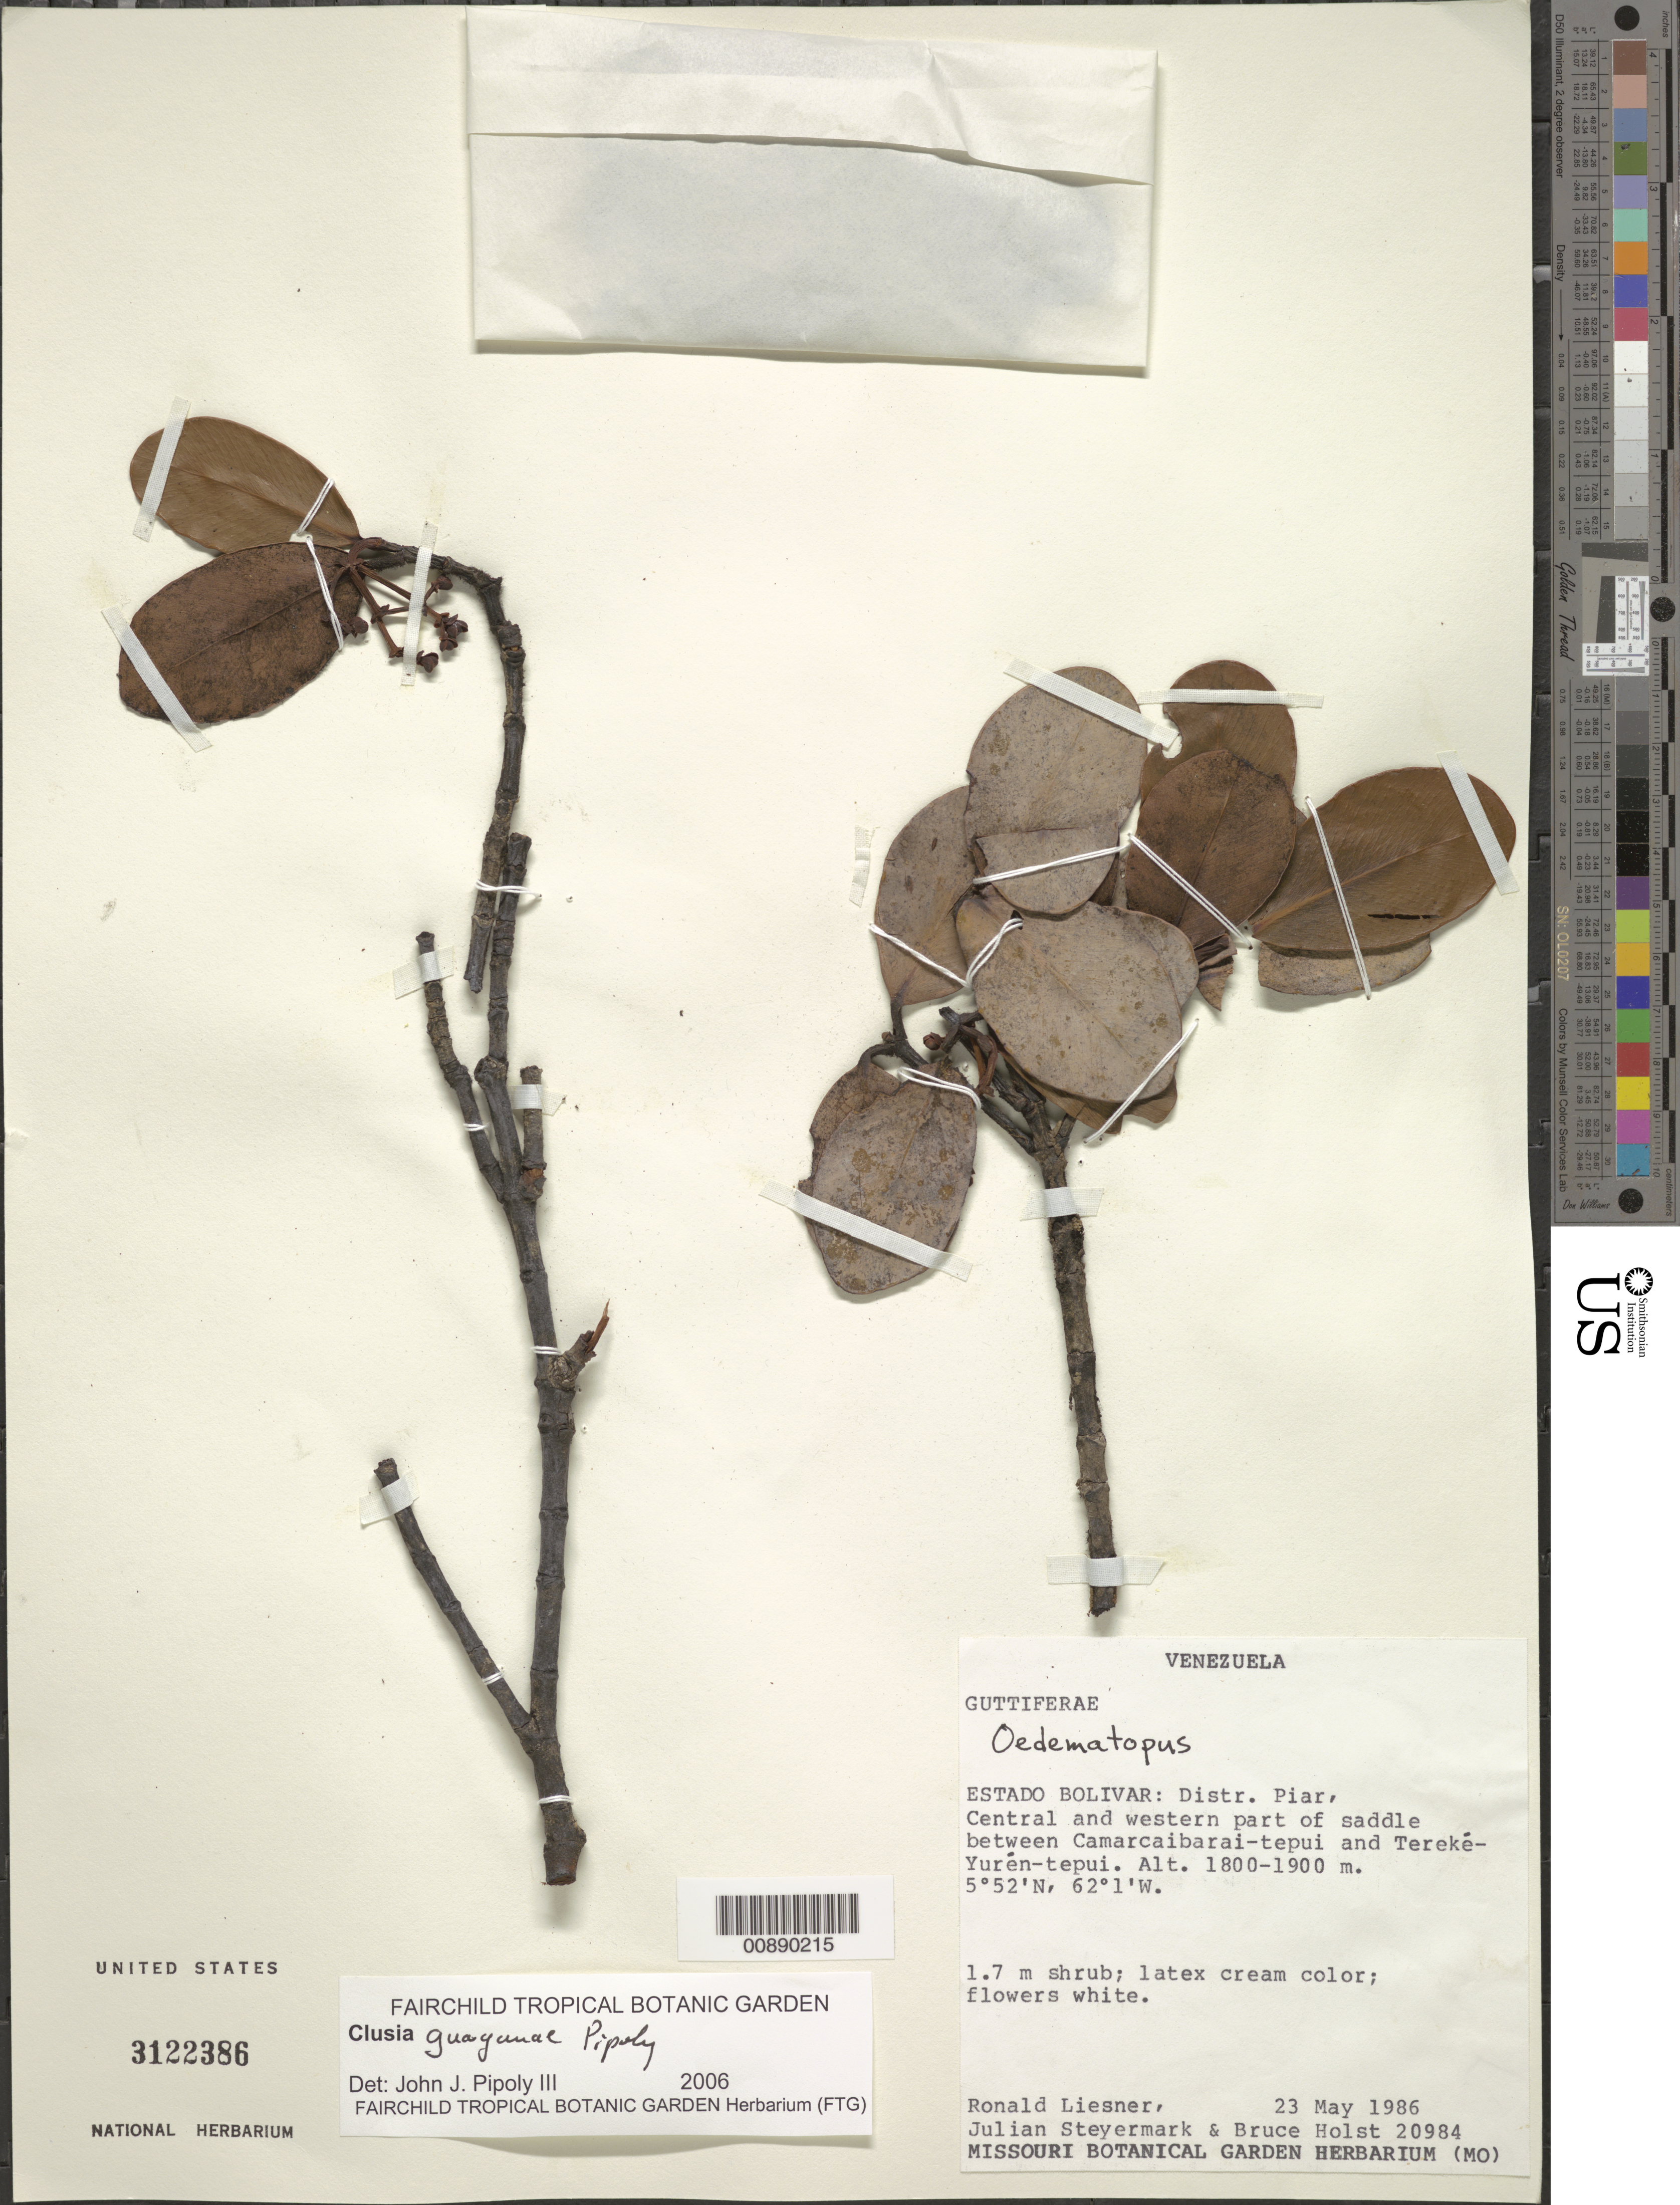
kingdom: Plantae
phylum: Tracheophyta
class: Magnoliopsida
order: Malpighiales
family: Clusiaceae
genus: Clusia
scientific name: Clusia guayanae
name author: Pipoly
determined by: Pipoly, J. J., III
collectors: R. L. Liesner, J. Steyermark & B. Holst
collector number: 20984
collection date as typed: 23-May-86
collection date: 1986-05-23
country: Venezuela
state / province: Bolívar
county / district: Piar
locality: Camarcaibarai-tepuí to Tereke-Yuren-tepuí, central and western part of saddle between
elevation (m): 1800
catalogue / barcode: US 3122386